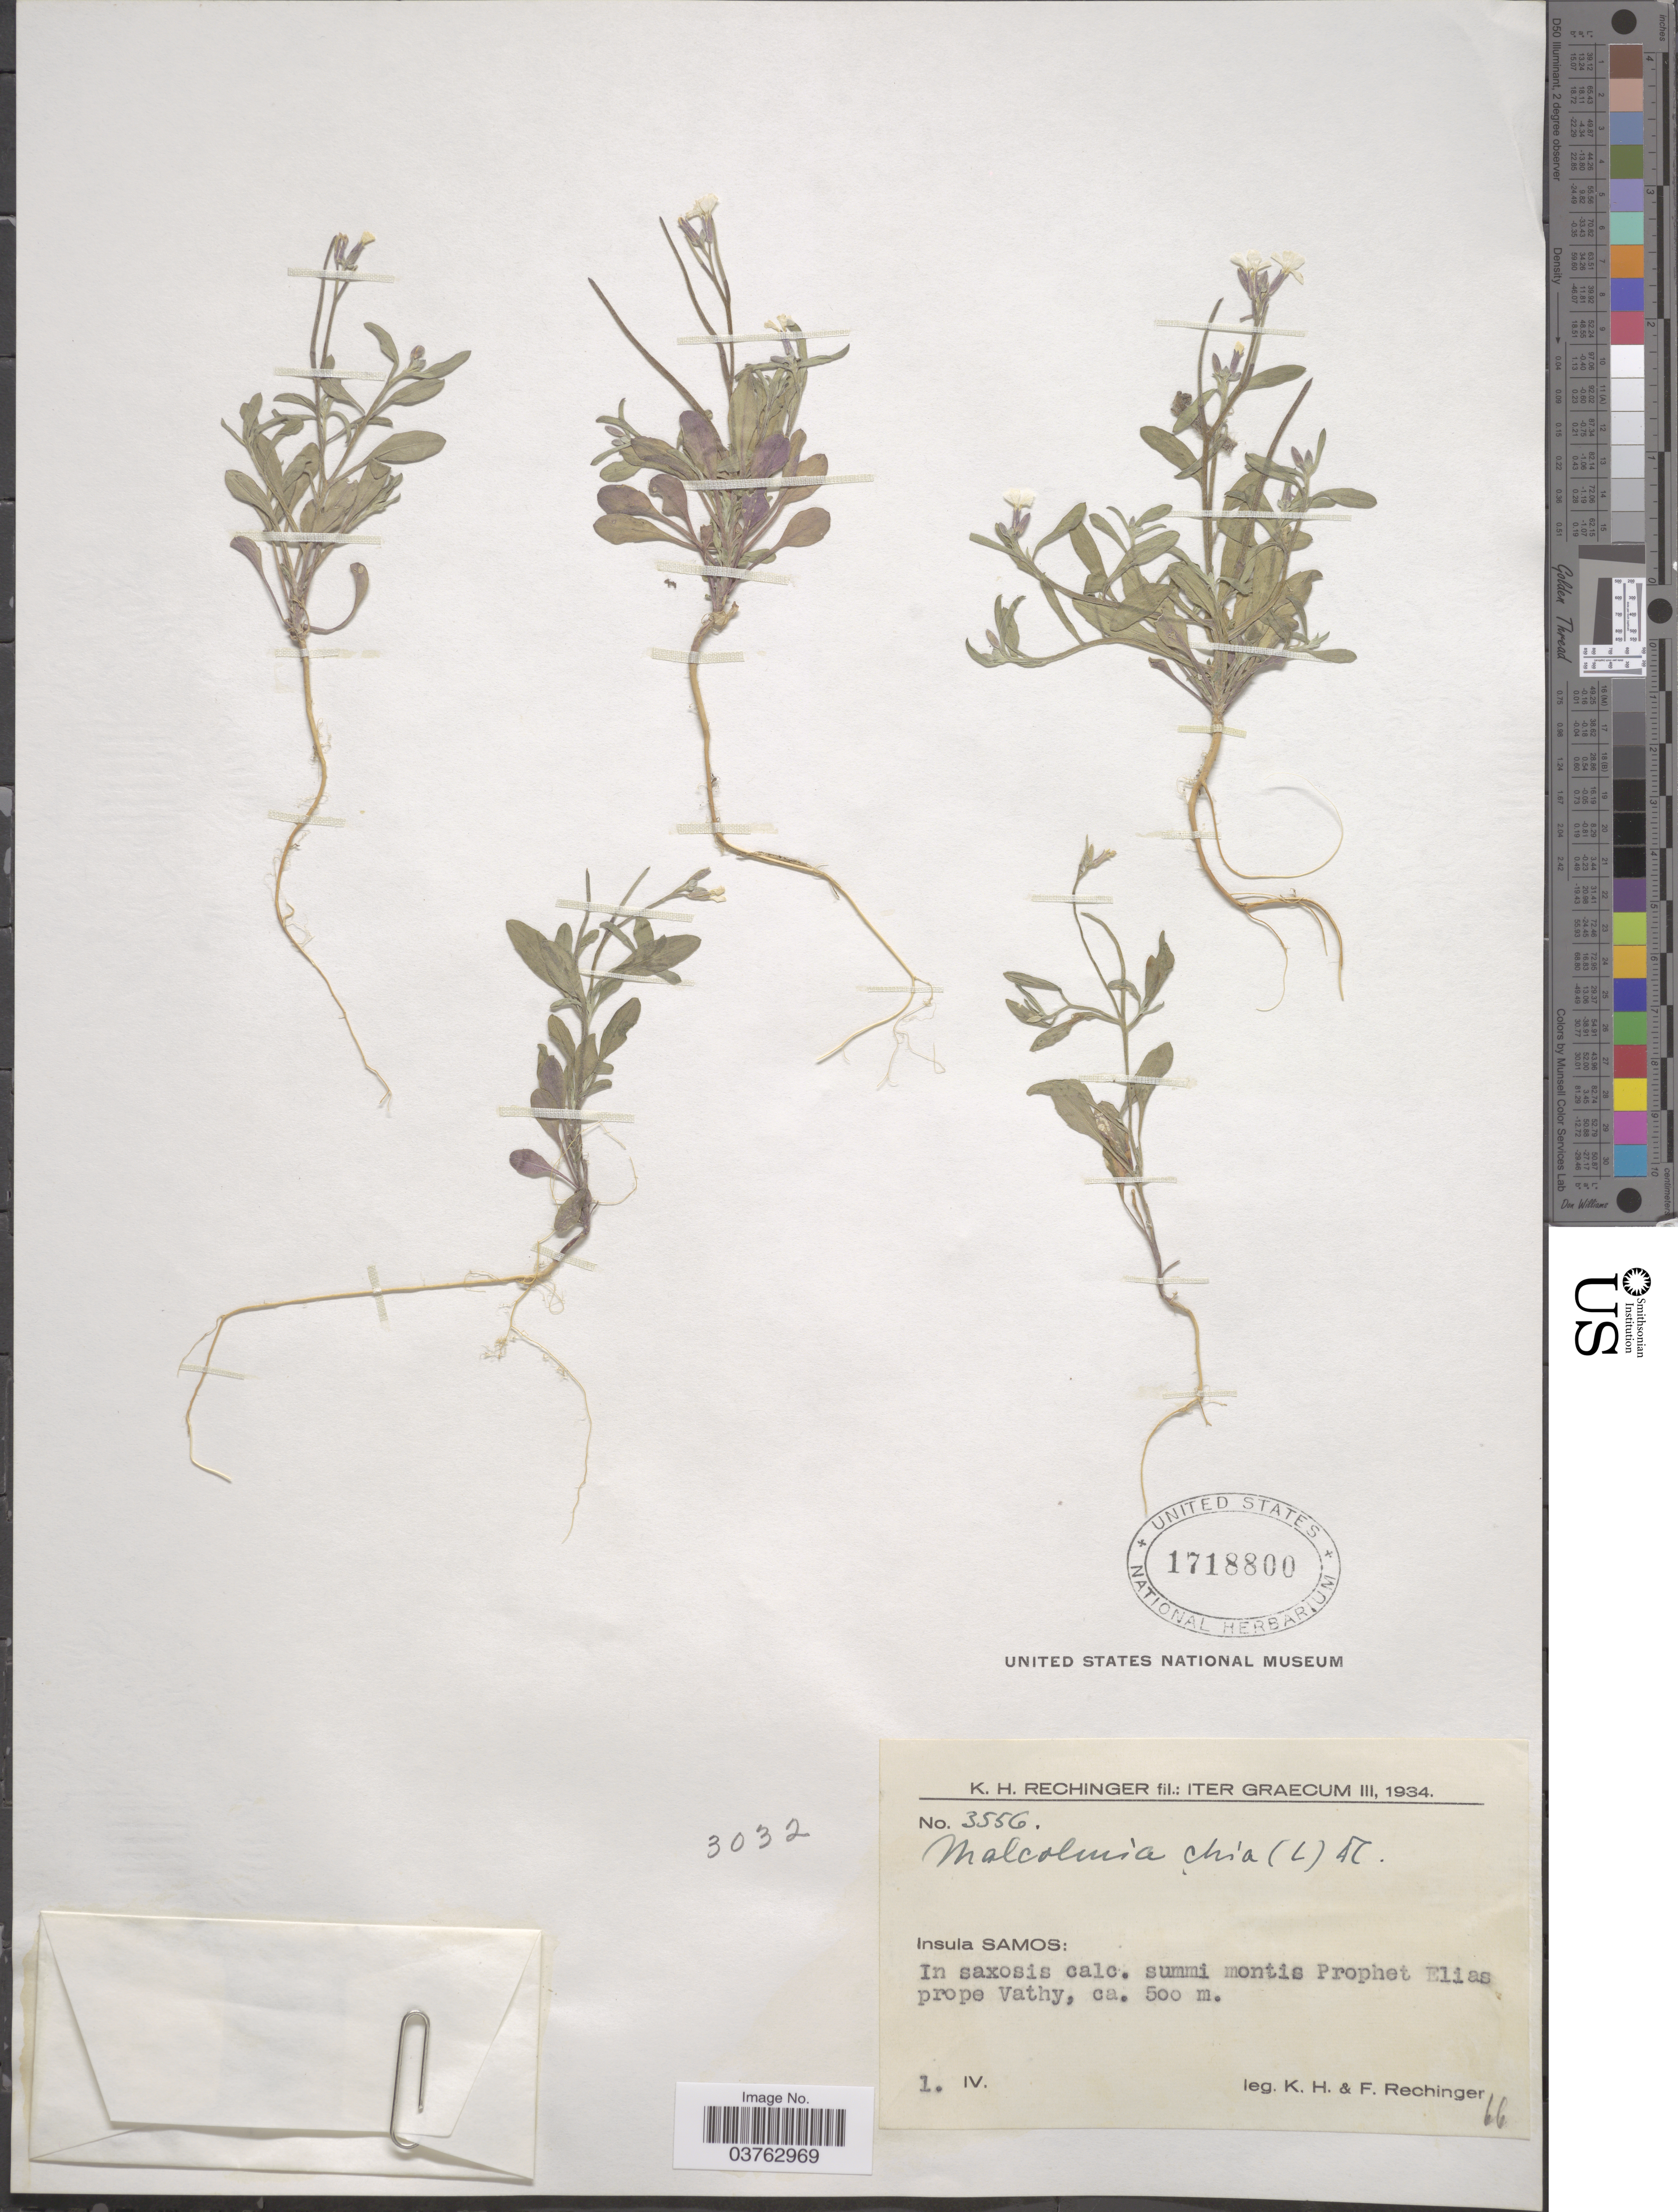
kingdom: Plantae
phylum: Tracheophyta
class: Magnoliopsida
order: Brassicales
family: Brassicaceae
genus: Malcolmia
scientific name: Malcolmia chia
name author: DC.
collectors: K. H. Rechinger & F. Rechinger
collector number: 3556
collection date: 1934-04-01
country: Greece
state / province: North Aegean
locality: Graecum. Insula Samos: In saxosis calc. summi montis Prophet Elias prope Vathy.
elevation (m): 500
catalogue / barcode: US 1718800